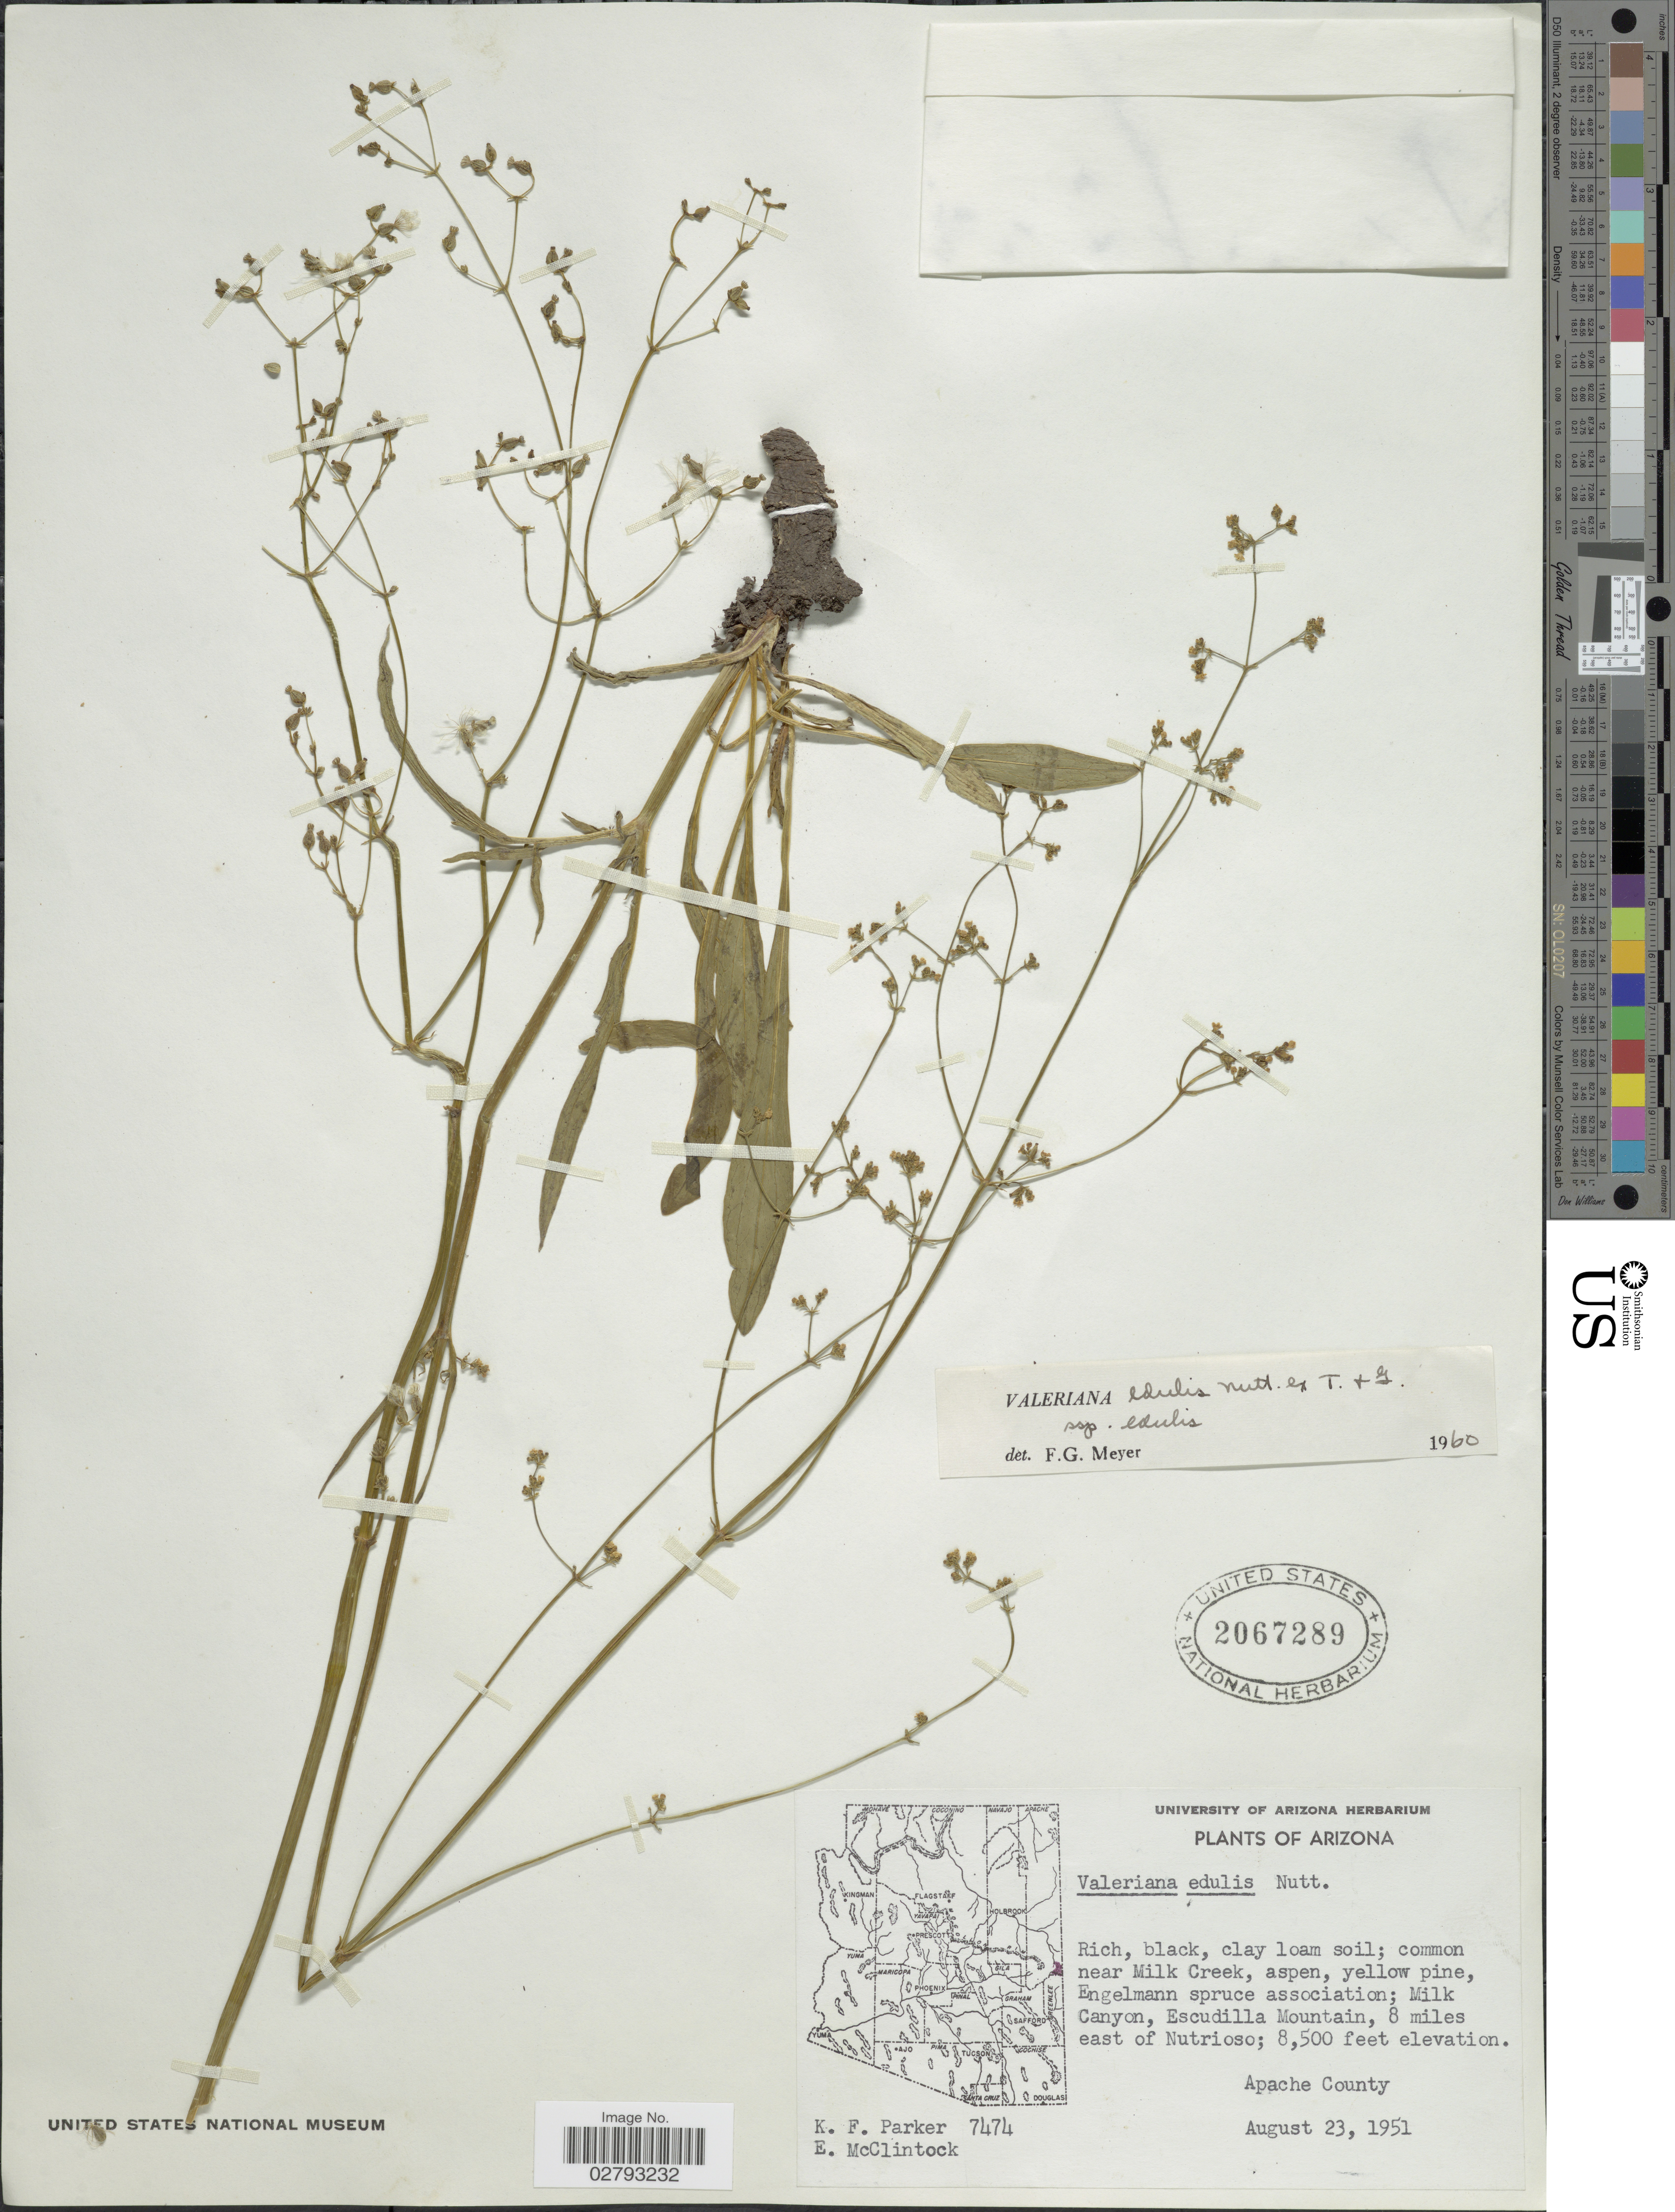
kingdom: Plantae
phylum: Tracheophyta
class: Magnoliopsida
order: Dipsacales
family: Caprifoliaceae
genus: Valeriana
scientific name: Valeriana edulis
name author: Nutt.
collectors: K. F. Parker & E. McClintock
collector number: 7474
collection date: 1951-08-23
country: United States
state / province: Arizona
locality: Milk Canyon, Escudilla Mountain, 8 miles east of Nutrioso, Apache County.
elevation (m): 2591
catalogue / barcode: US 2067289